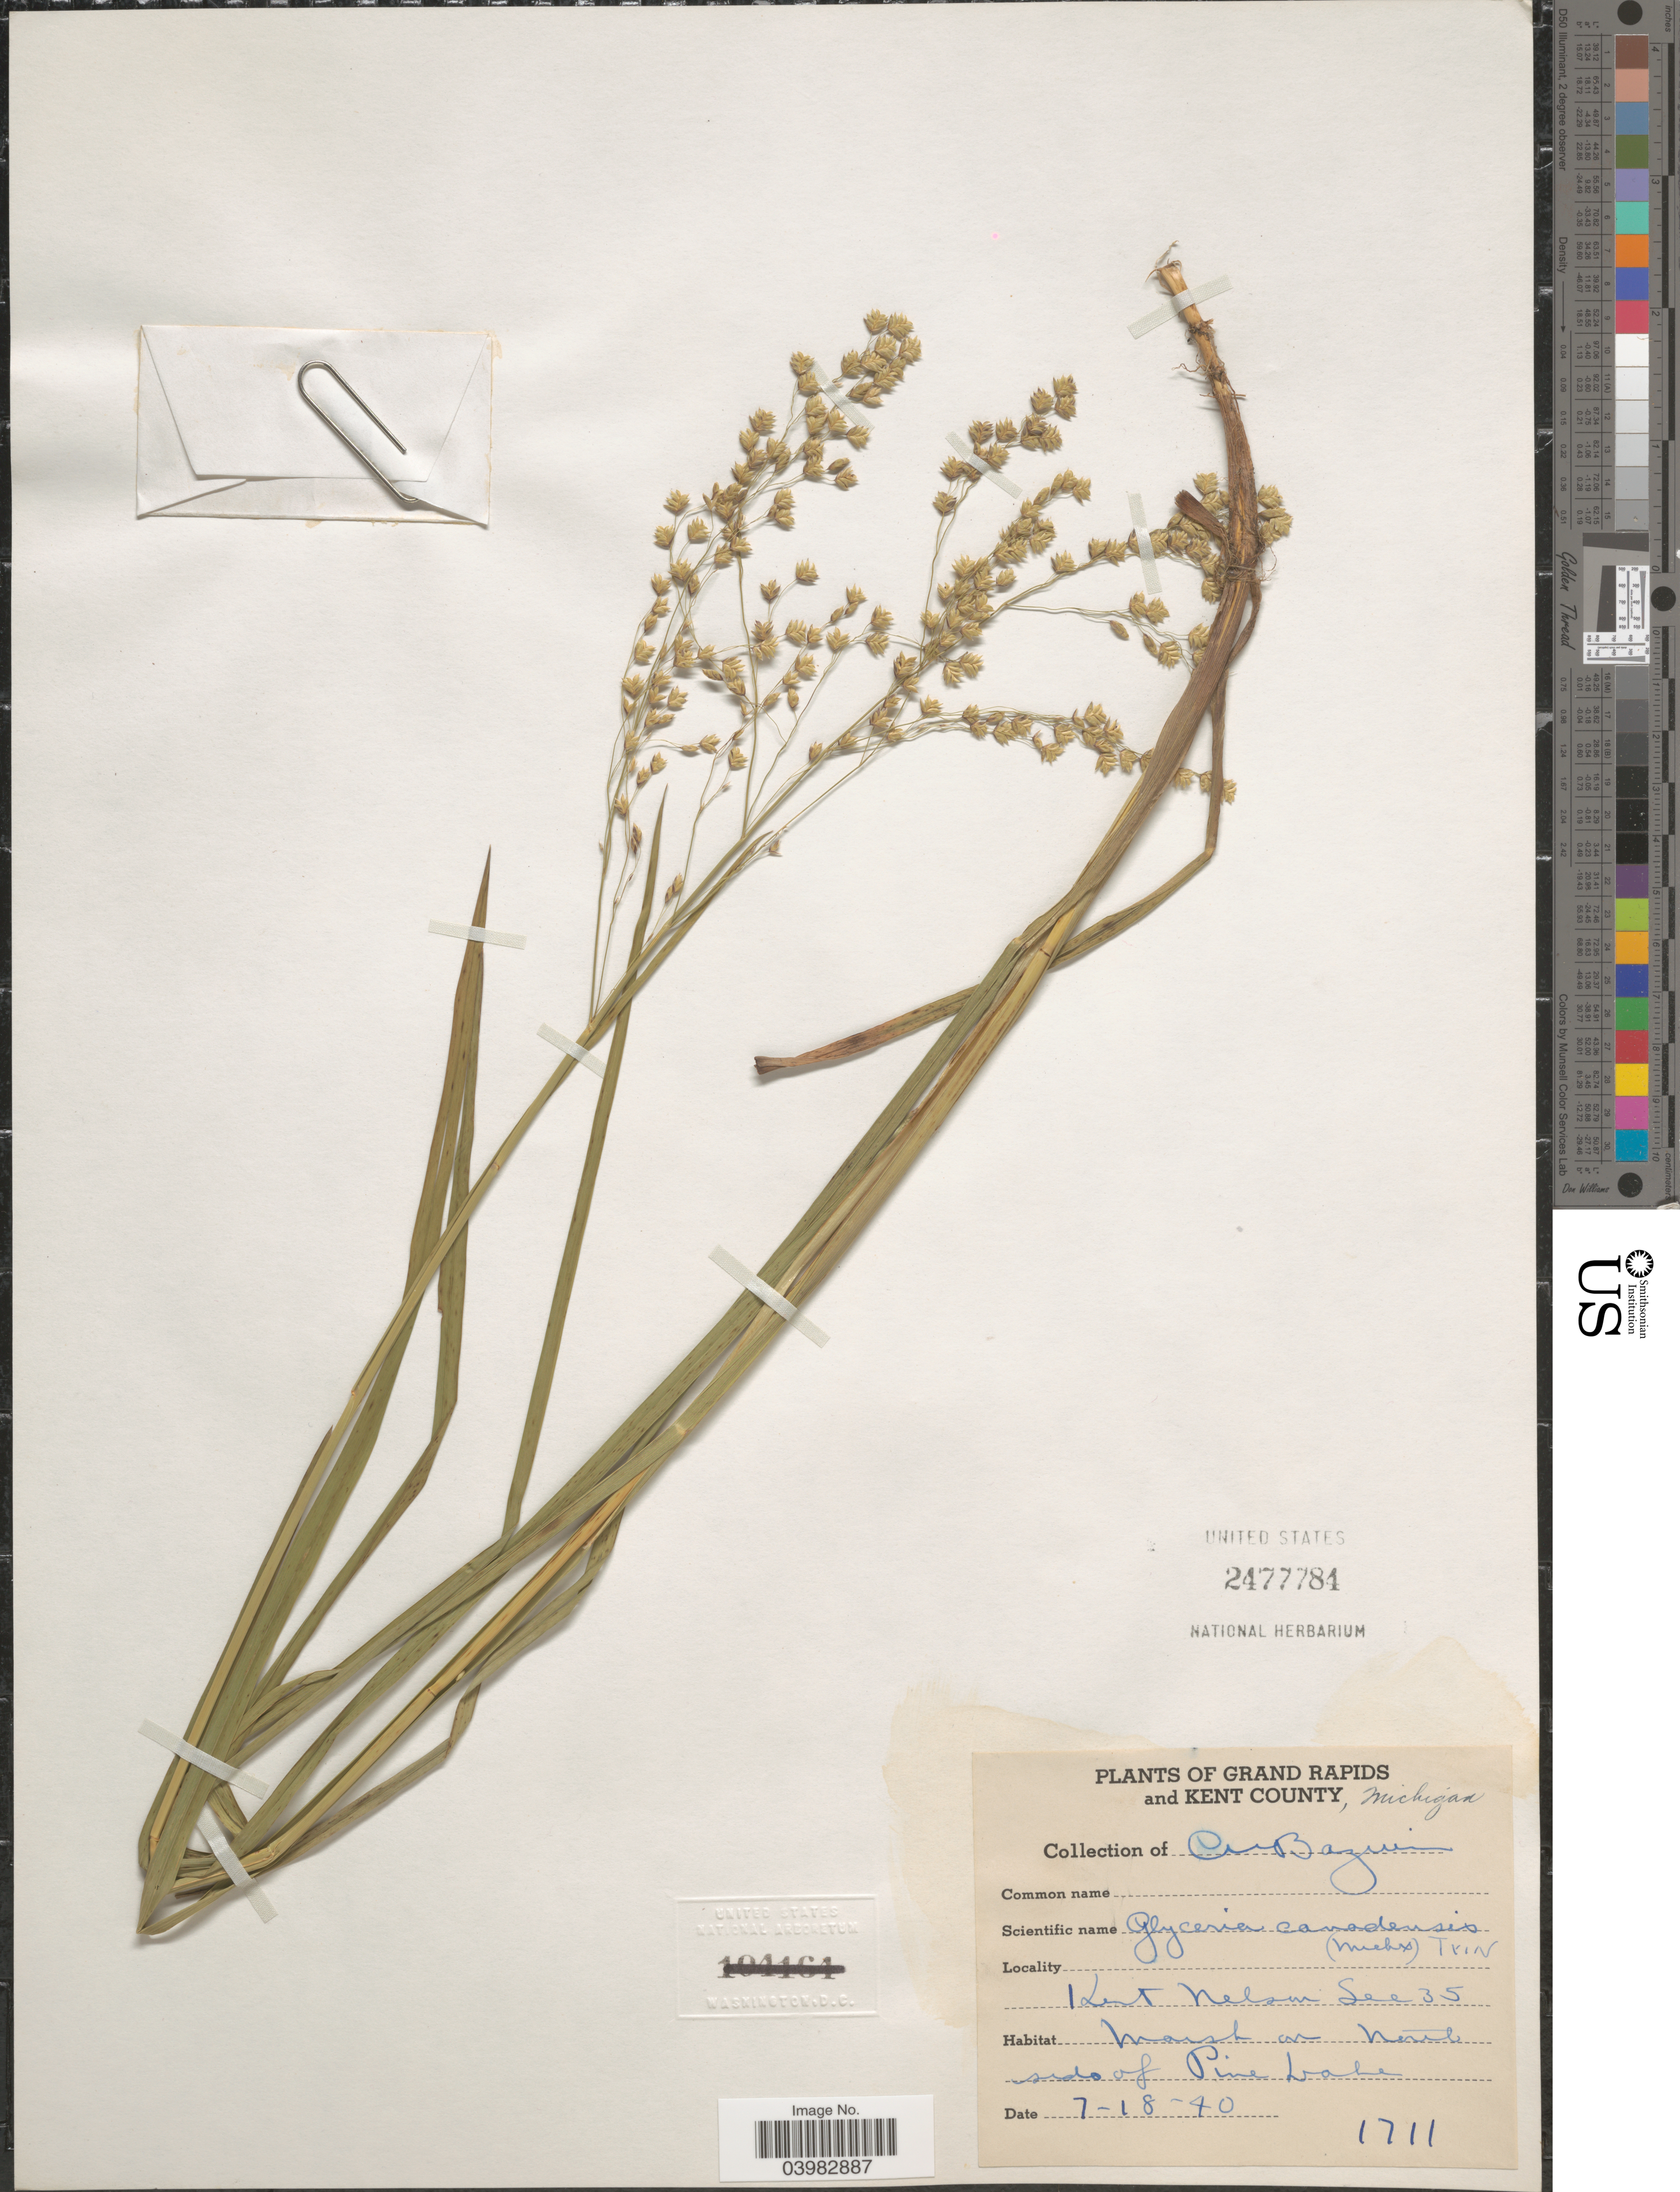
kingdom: Plantae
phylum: Tracheophyta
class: Liliopsida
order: Poales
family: Poaceae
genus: Glyceria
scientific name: Glyceria canadensis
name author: (Michx.) Trin.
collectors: C. Bazuin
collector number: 1711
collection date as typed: Transcribed d/m/y: 18/7/40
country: United States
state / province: Michigan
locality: Grand Rapids and Kent County. Kent Nelson See 35. Marsh on North side of Pine Lake.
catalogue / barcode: US 2477784